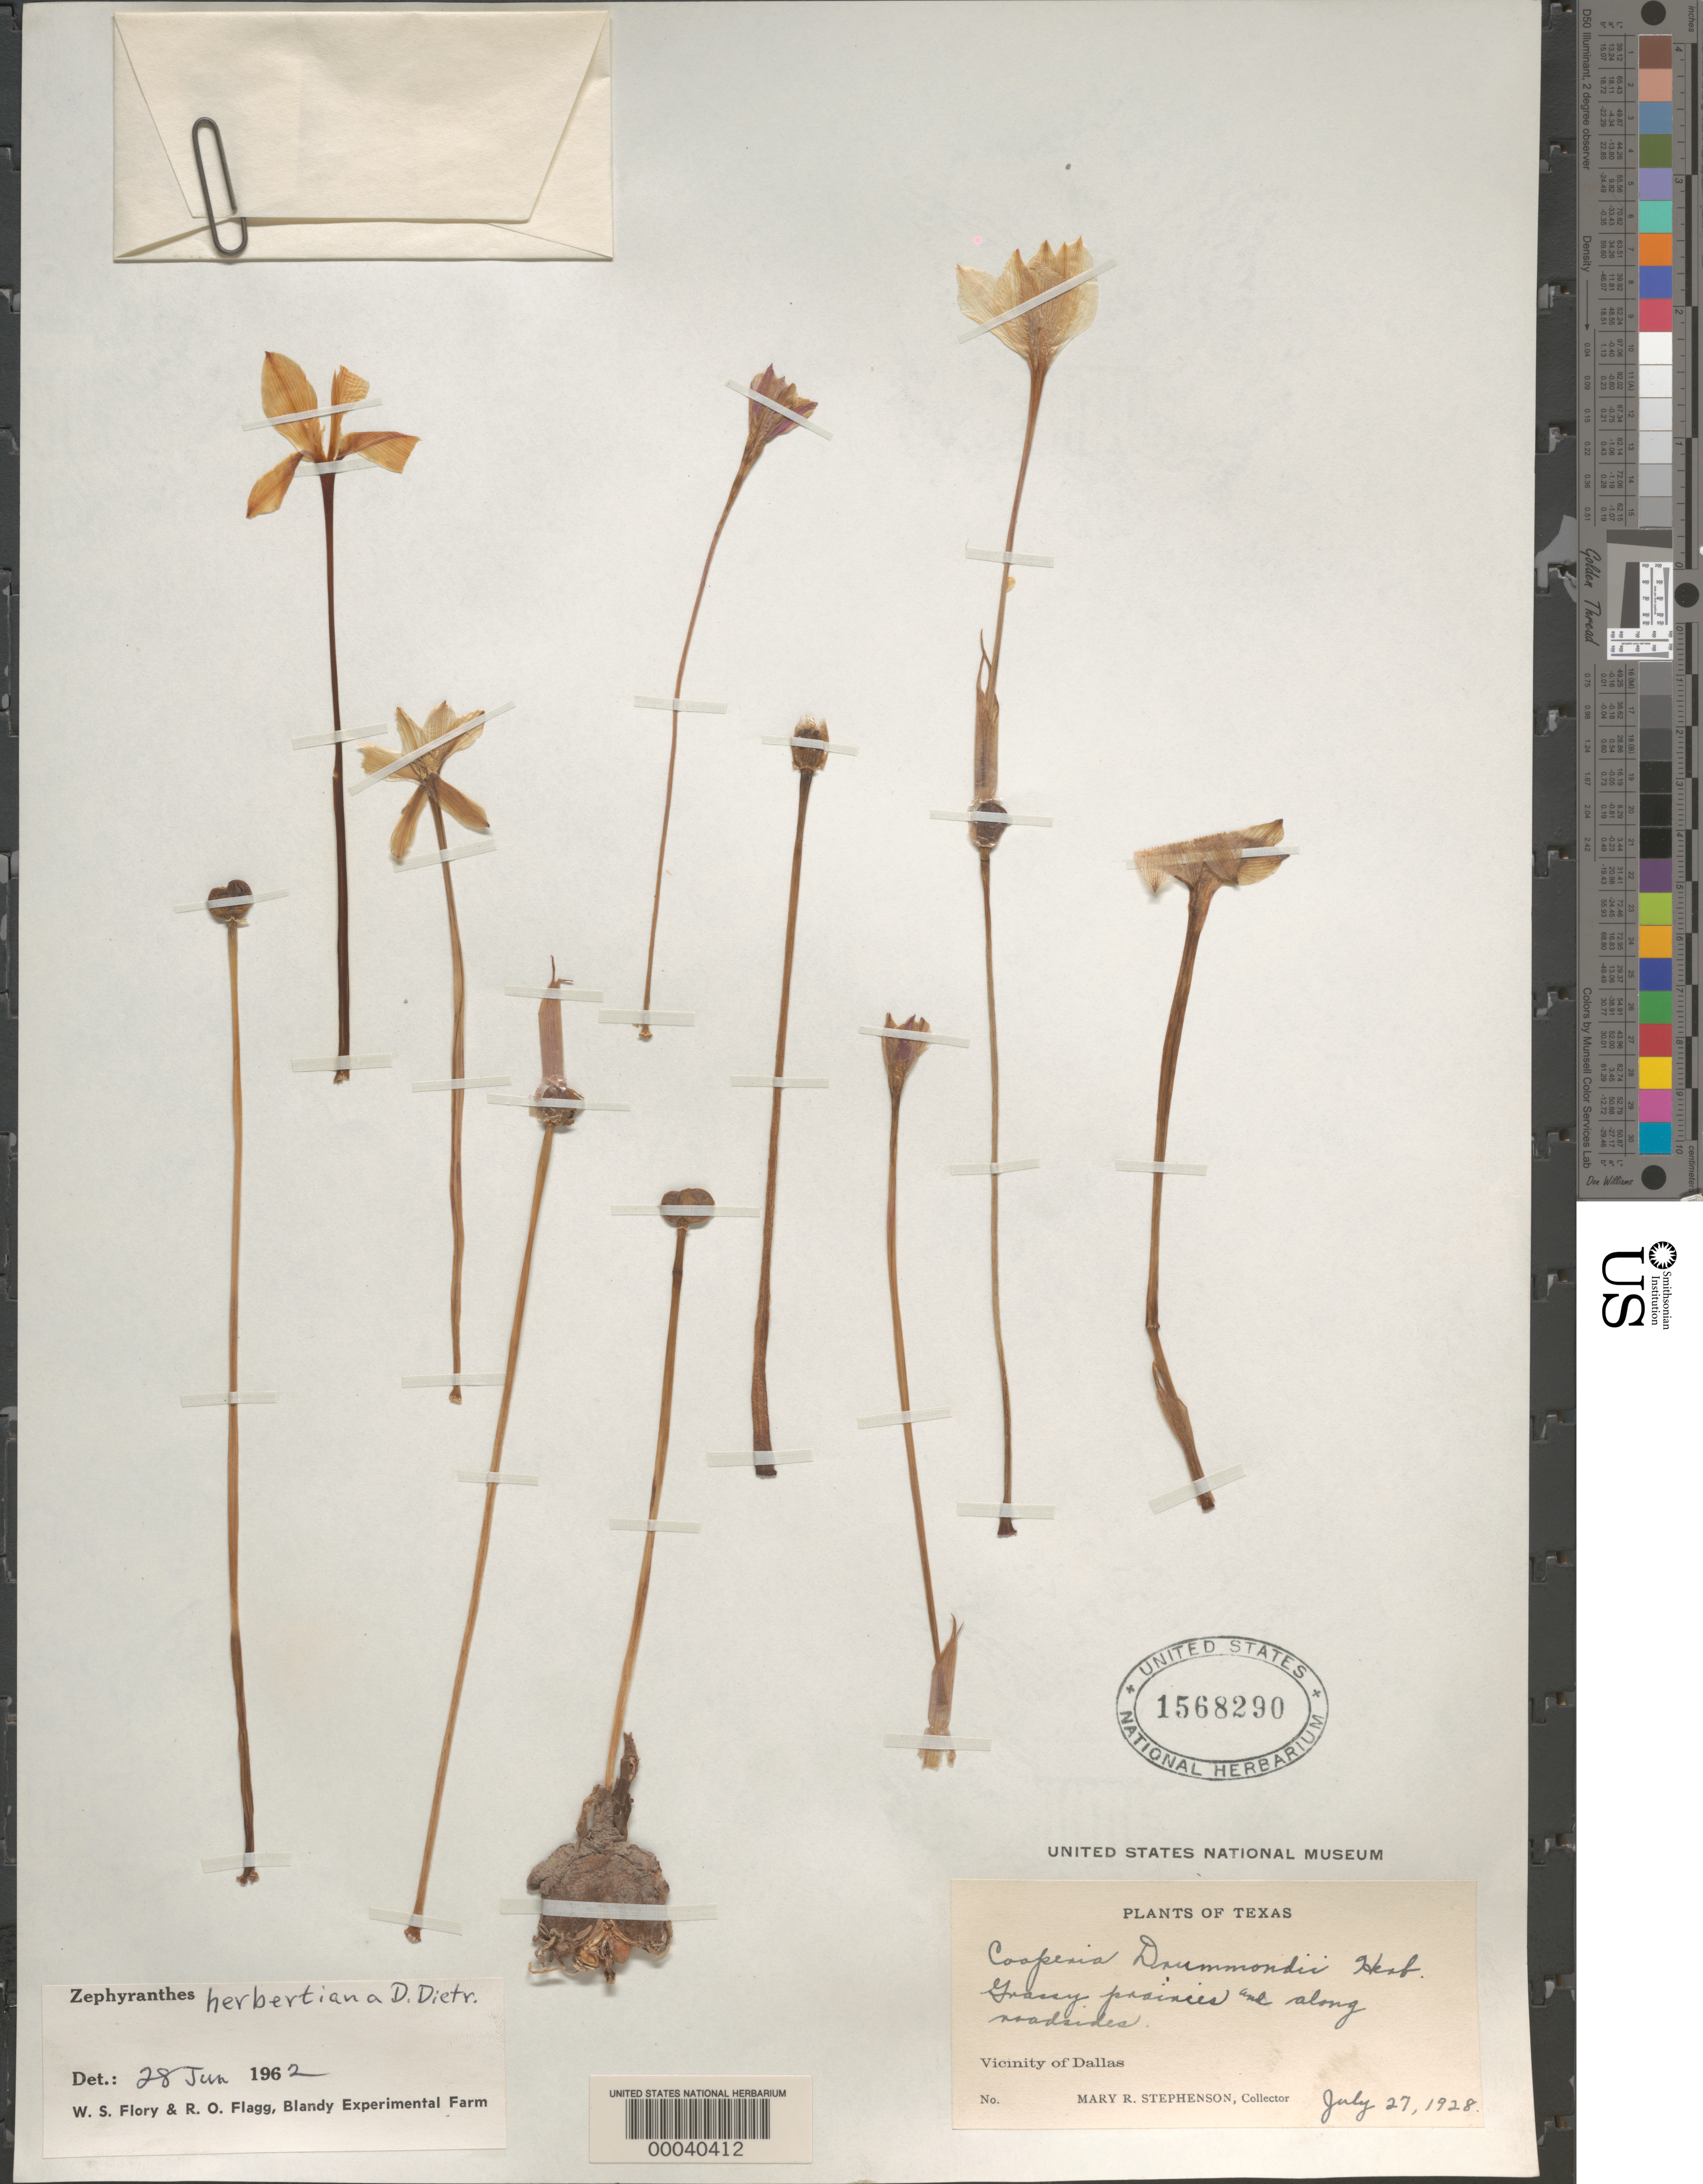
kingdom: Plantae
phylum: Tracheophyta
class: Liliopsida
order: Asparagales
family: Amaryllidaceae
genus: Zephyranthes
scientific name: Zephyranthes herbertiana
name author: D. Dietr.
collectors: M. R. Stephenson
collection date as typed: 27 Jul 1928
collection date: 1928-07-27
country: United States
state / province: Texas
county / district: Dallas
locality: Vicinity of dallas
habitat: Grassy prairies and along roadsides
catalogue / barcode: US 1568290